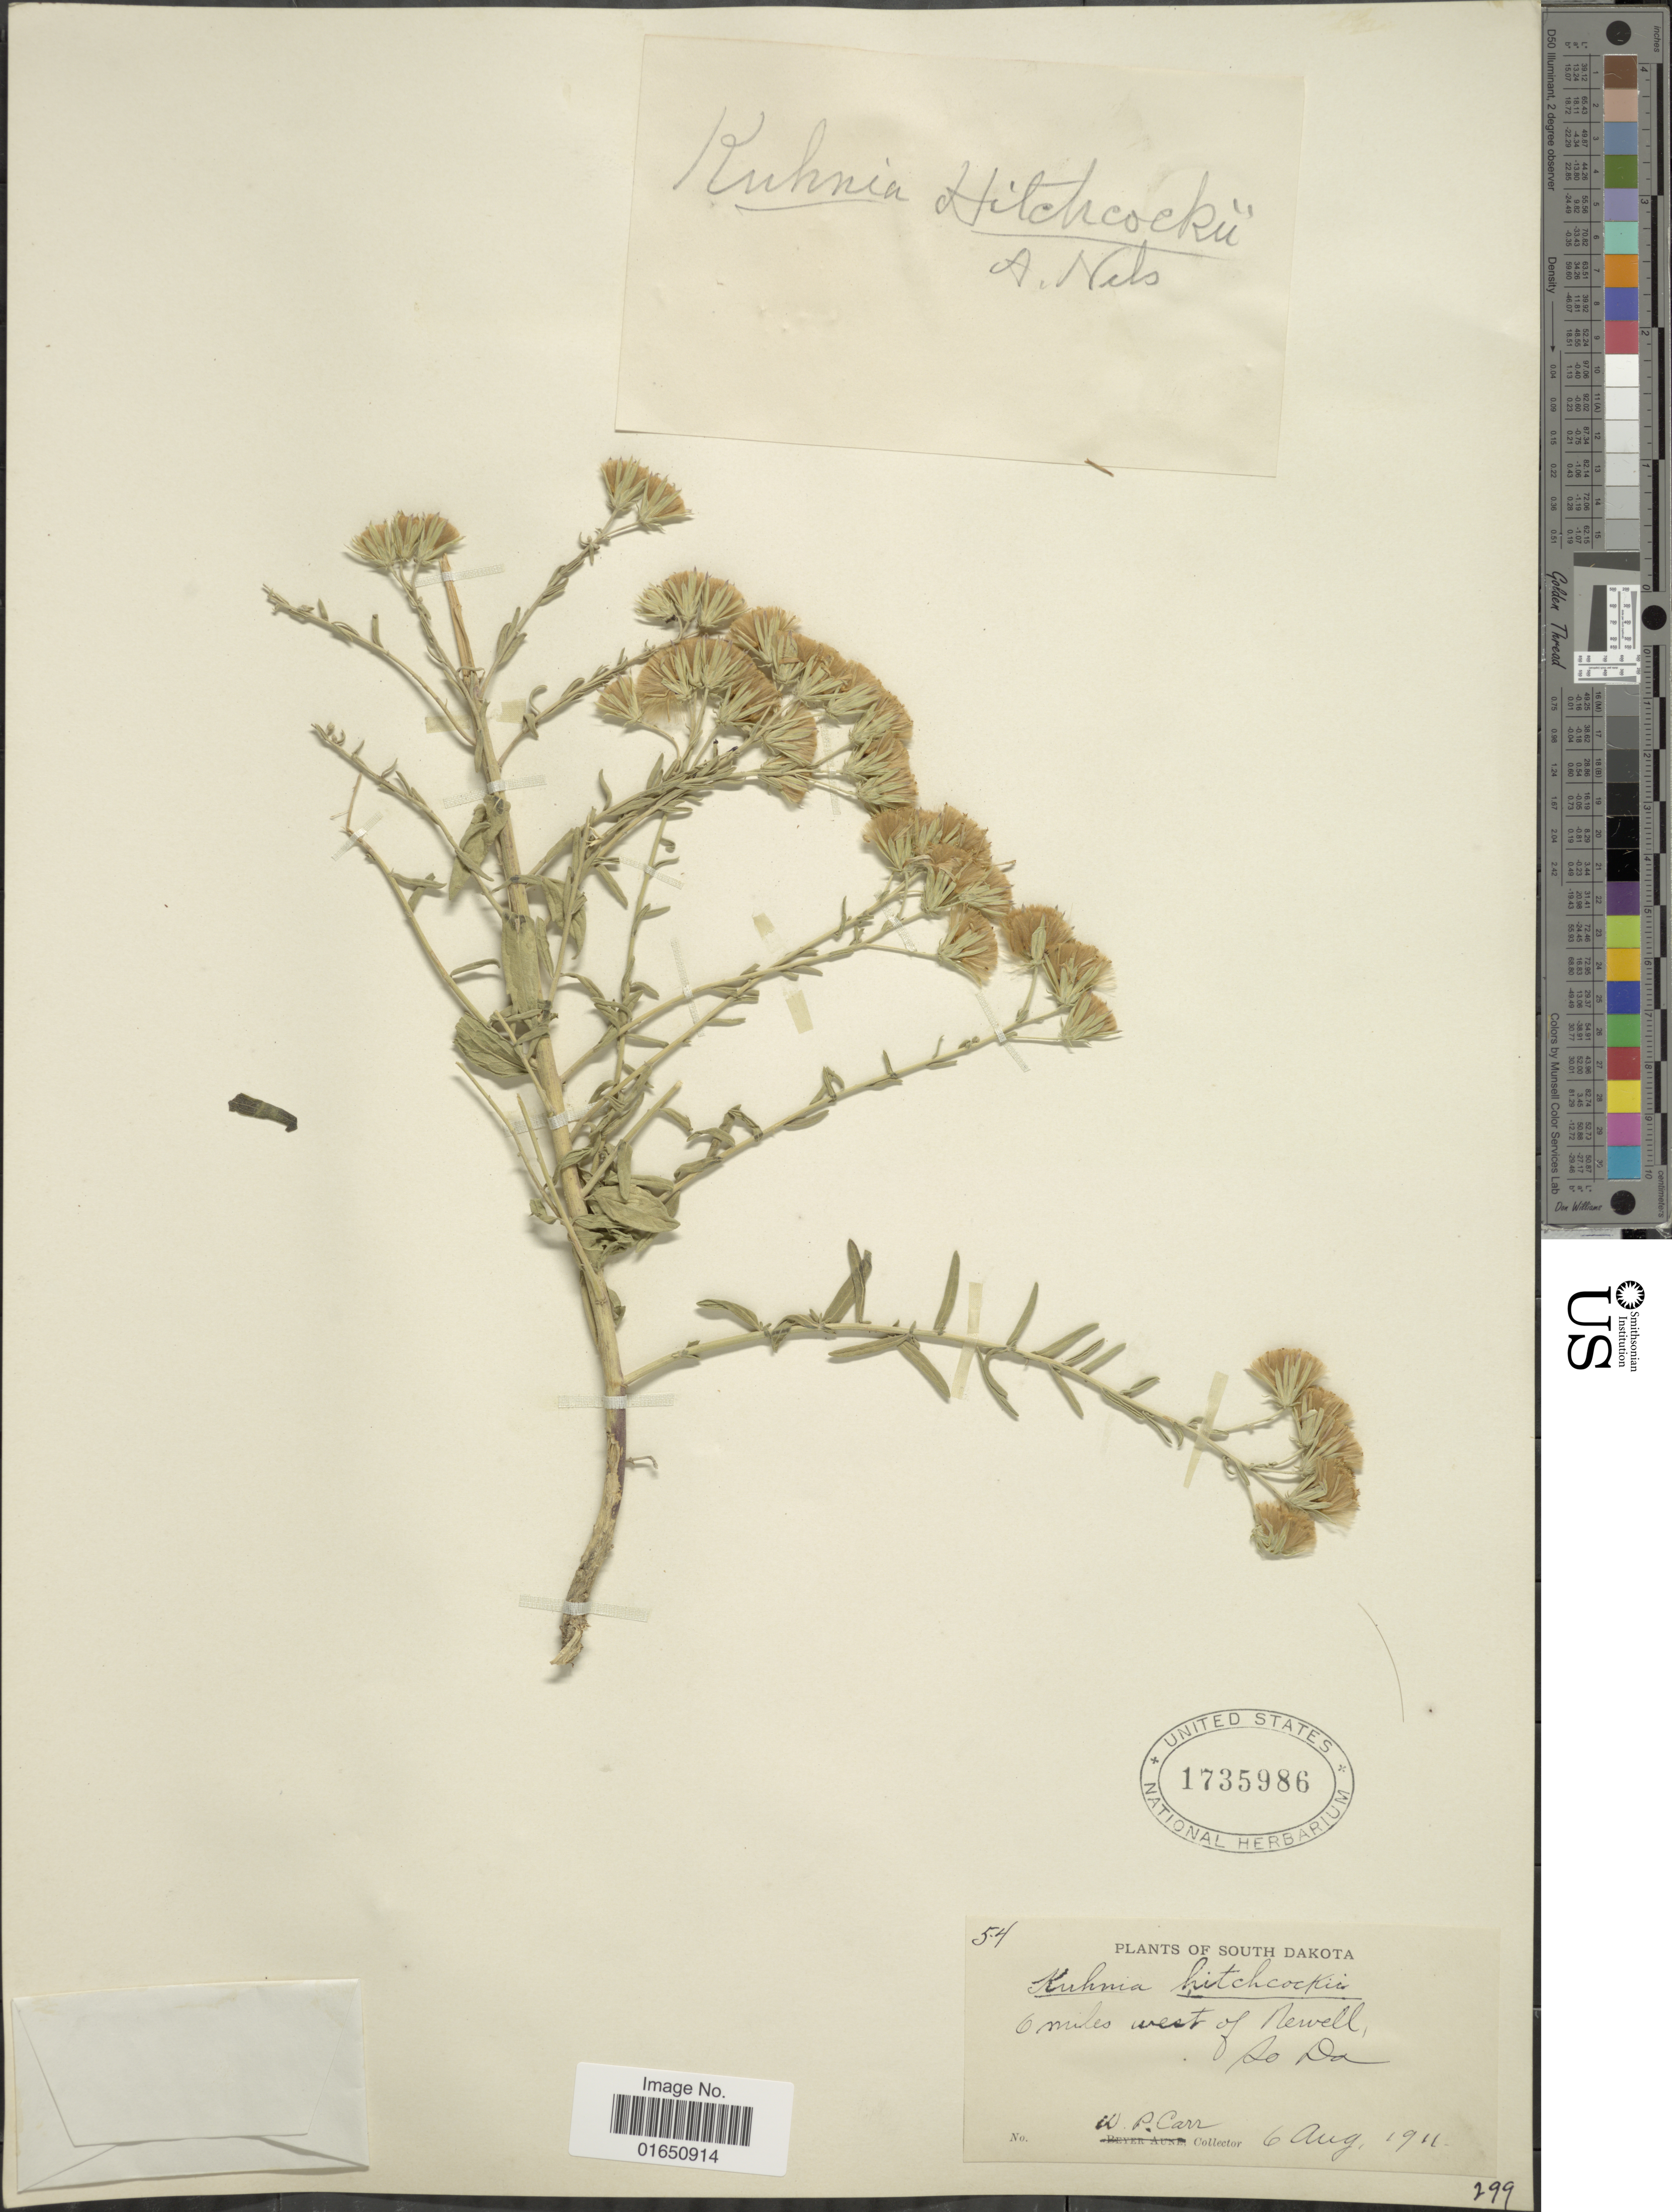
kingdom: Plantae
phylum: Tracheophyta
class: Magnoliopsida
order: Asterales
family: Asteraceae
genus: Brickellia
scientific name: Brickellia eupatorioides var. corymbulosa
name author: (Torr. & A. Gray) Shinners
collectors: W. Carr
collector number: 54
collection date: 1911-08-06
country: United States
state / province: South Dakota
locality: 6 miles west of Newell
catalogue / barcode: US 1735986